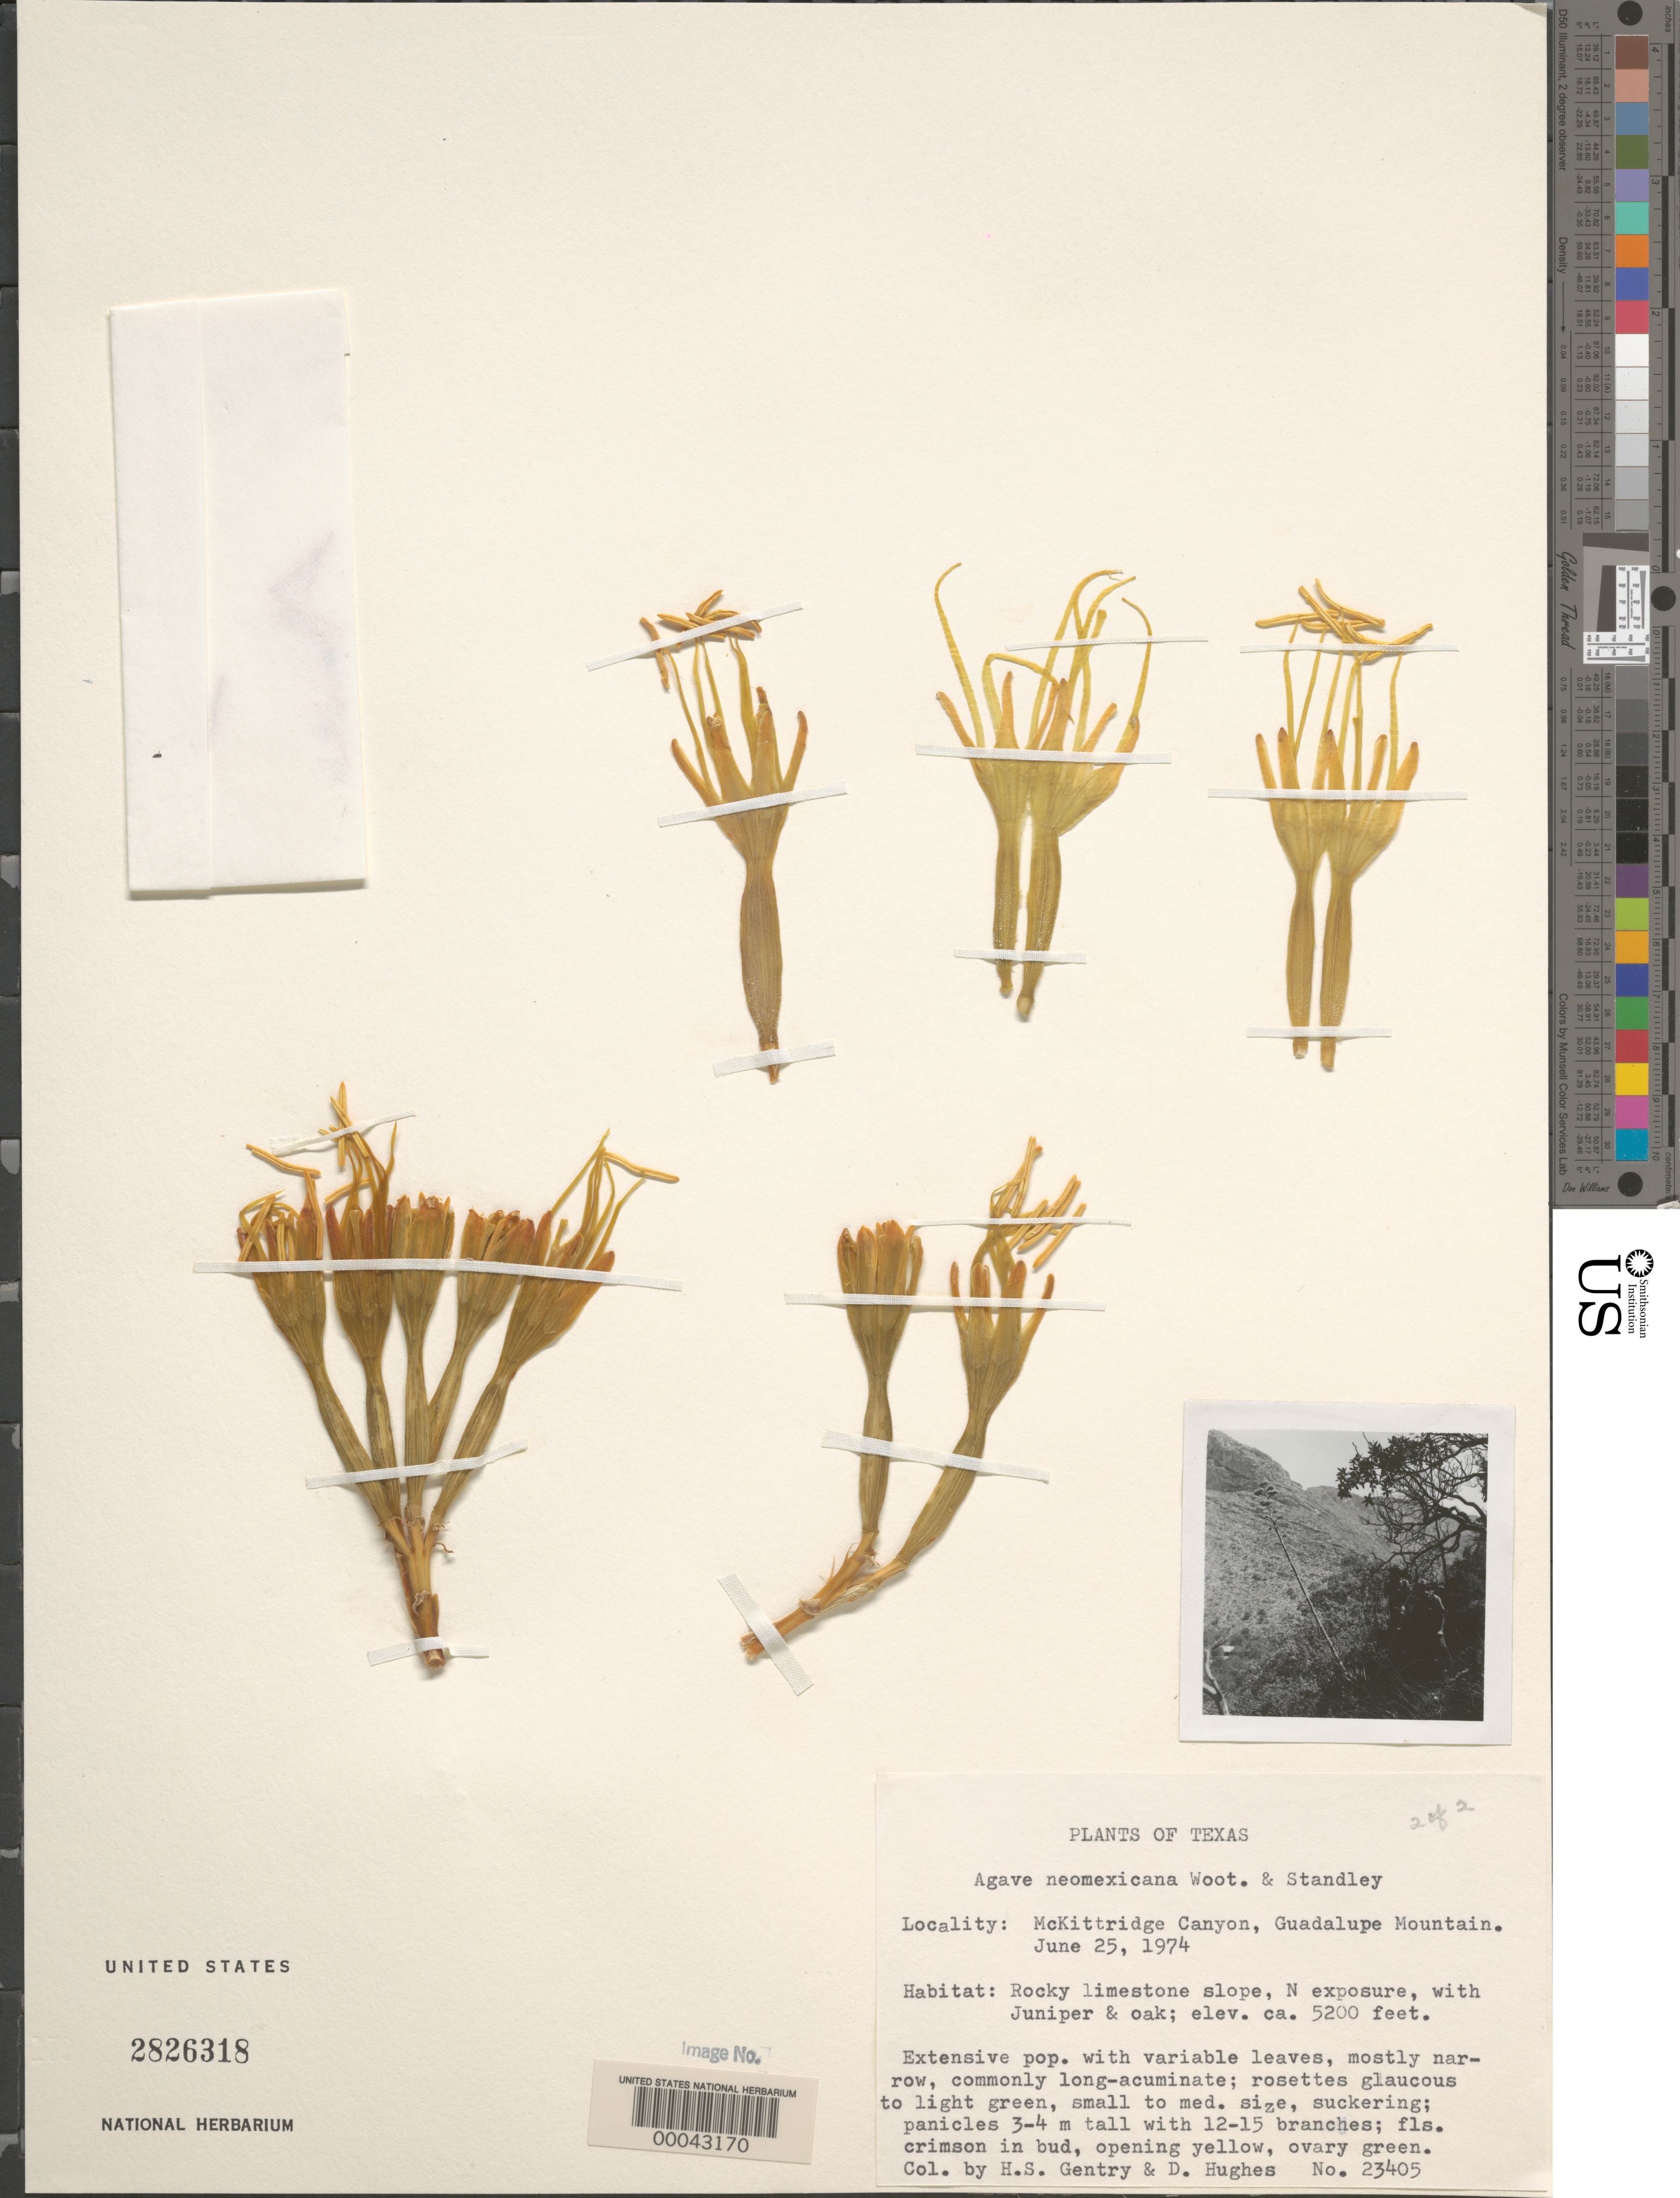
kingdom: Plantae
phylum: Tracheophyta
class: Liliopsida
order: Asparagales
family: Asparagaceae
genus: Agave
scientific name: Agave neomexicana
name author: Wooton & Standl.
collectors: H. S. Gentry & D. Hughes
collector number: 23405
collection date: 1974-06-25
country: United States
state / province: Texas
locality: McKittridge Canyon, Guadalupe Mountain.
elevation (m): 1585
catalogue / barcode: US 2826318